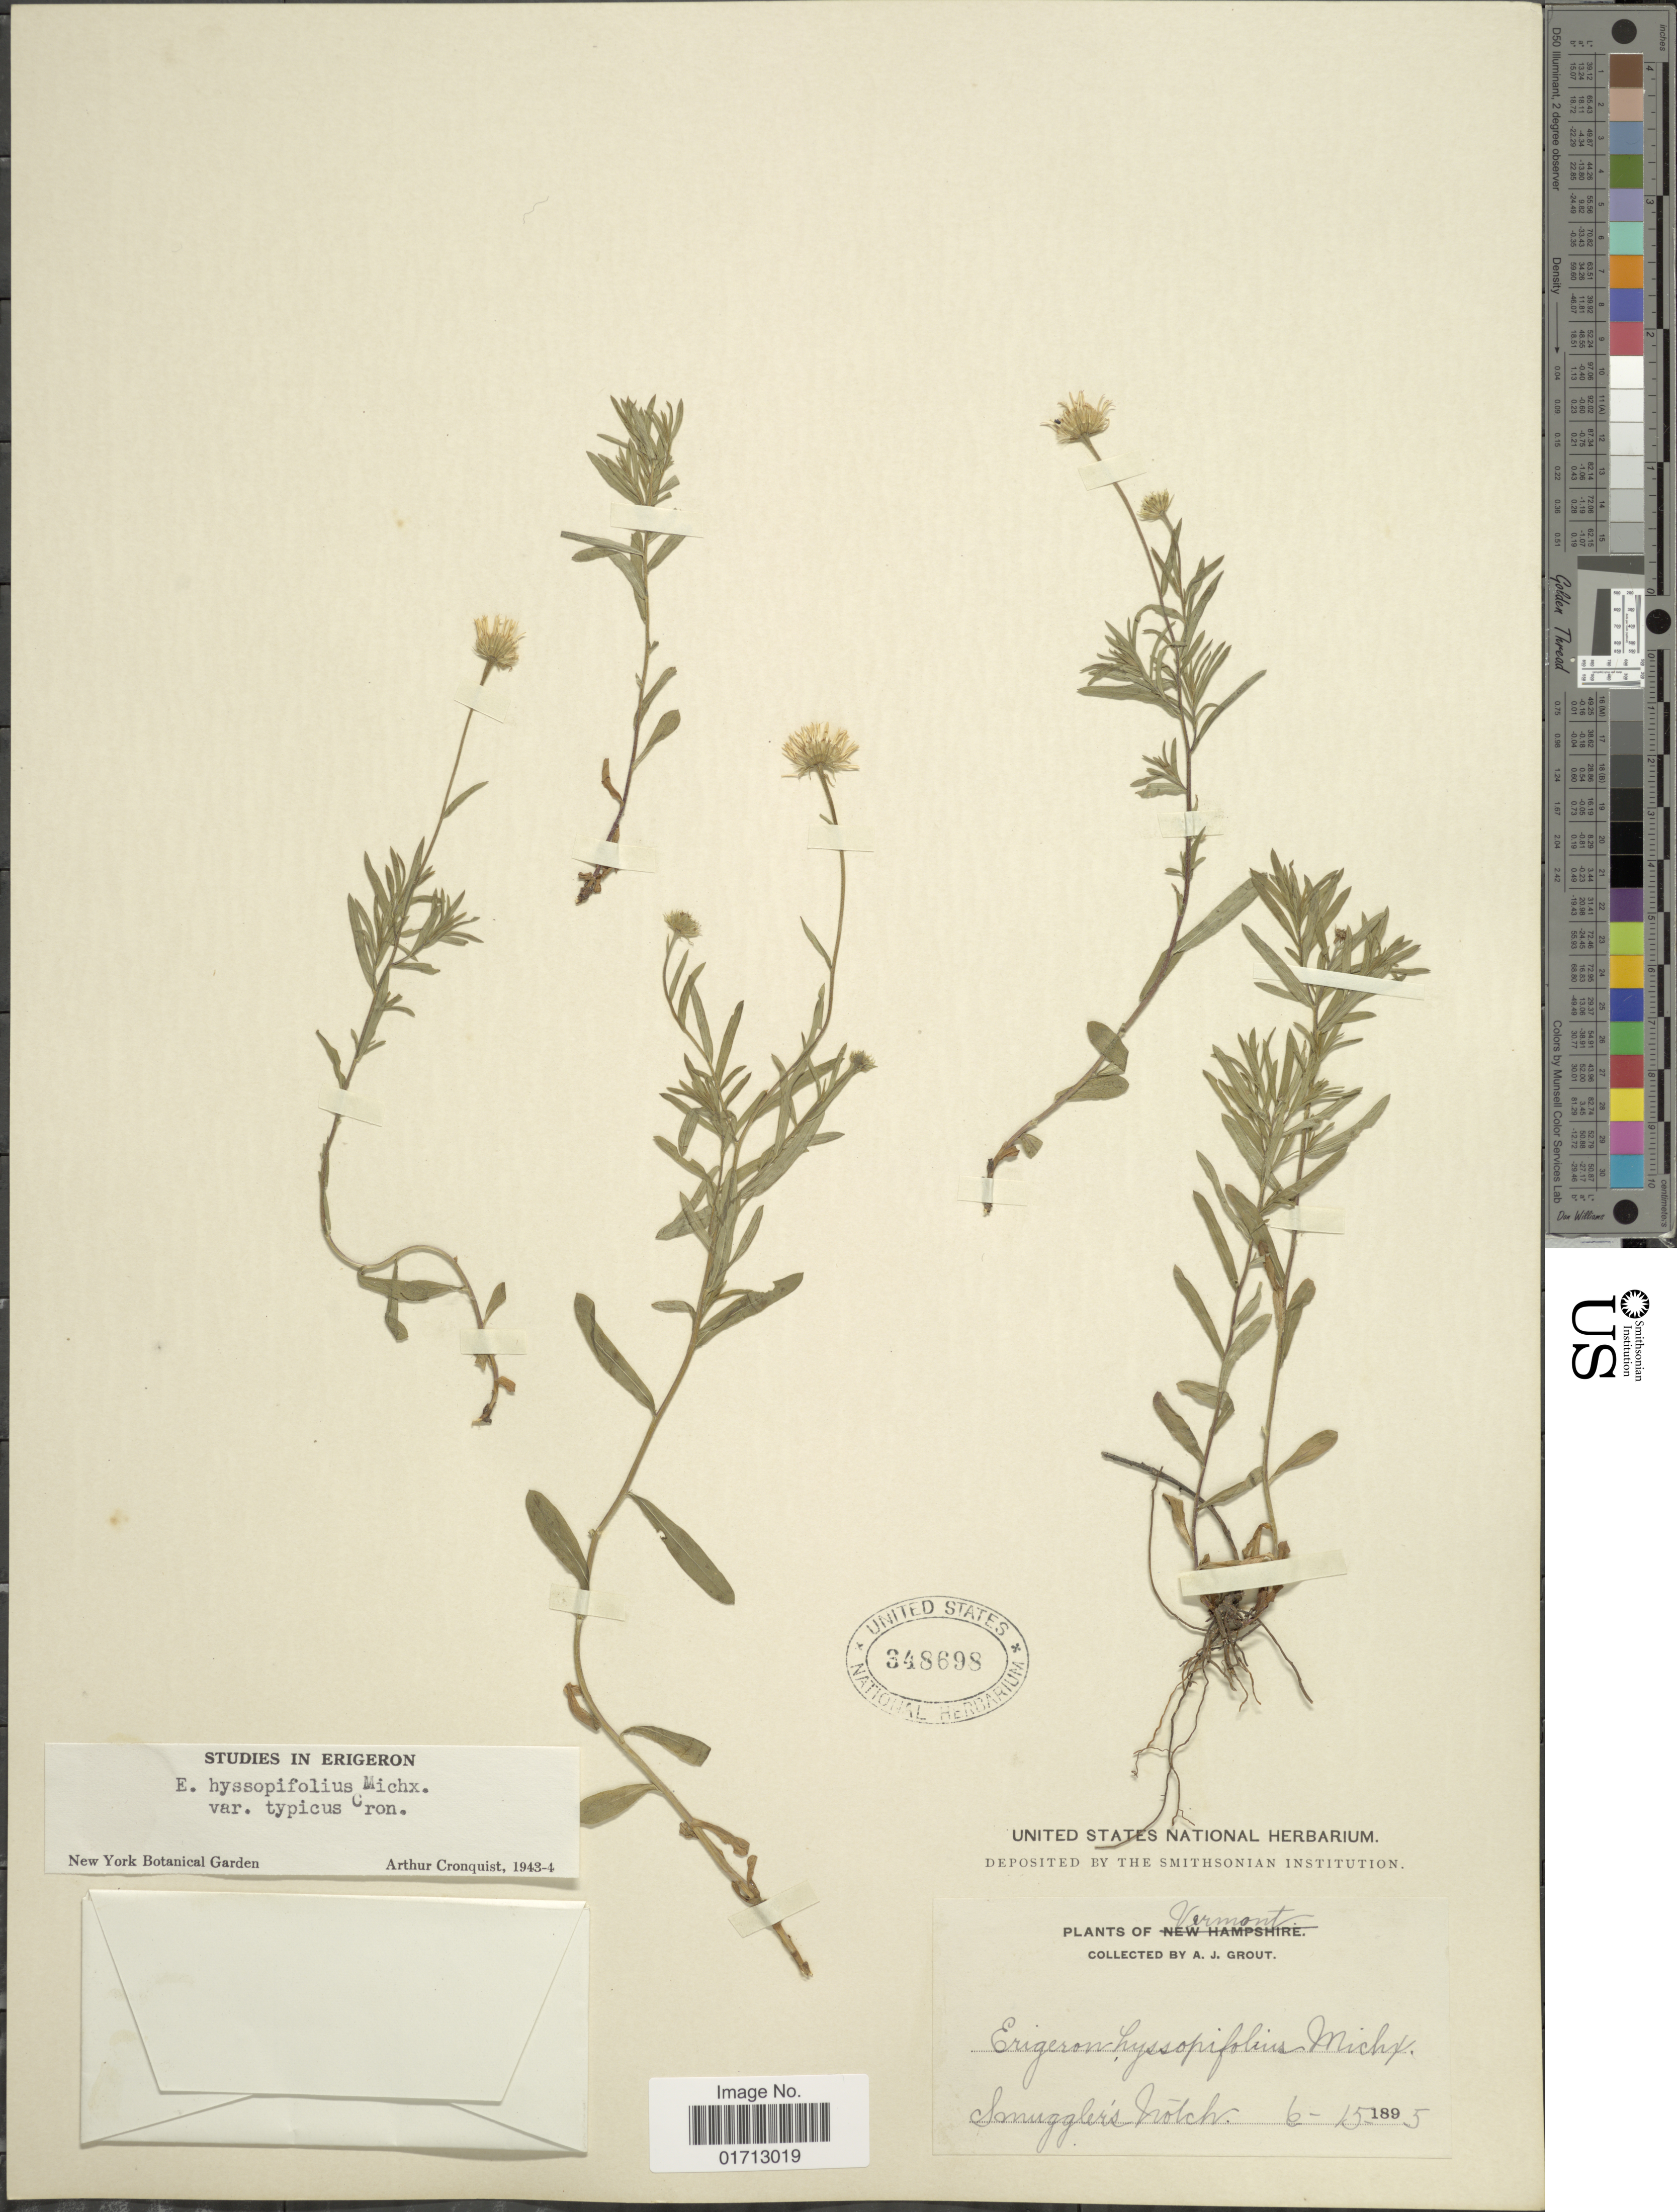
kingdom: Plantae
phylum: Tracheophyta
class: Magnoliopsida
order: Asterales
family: Asteraceae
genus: Erigeron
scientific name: Erigeron hyssopifolius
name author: Michx.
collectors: A. J. Grout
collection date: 1895-06-15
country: United States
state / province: Vermont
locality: Smuggler's Notch.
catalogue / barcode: US 348698